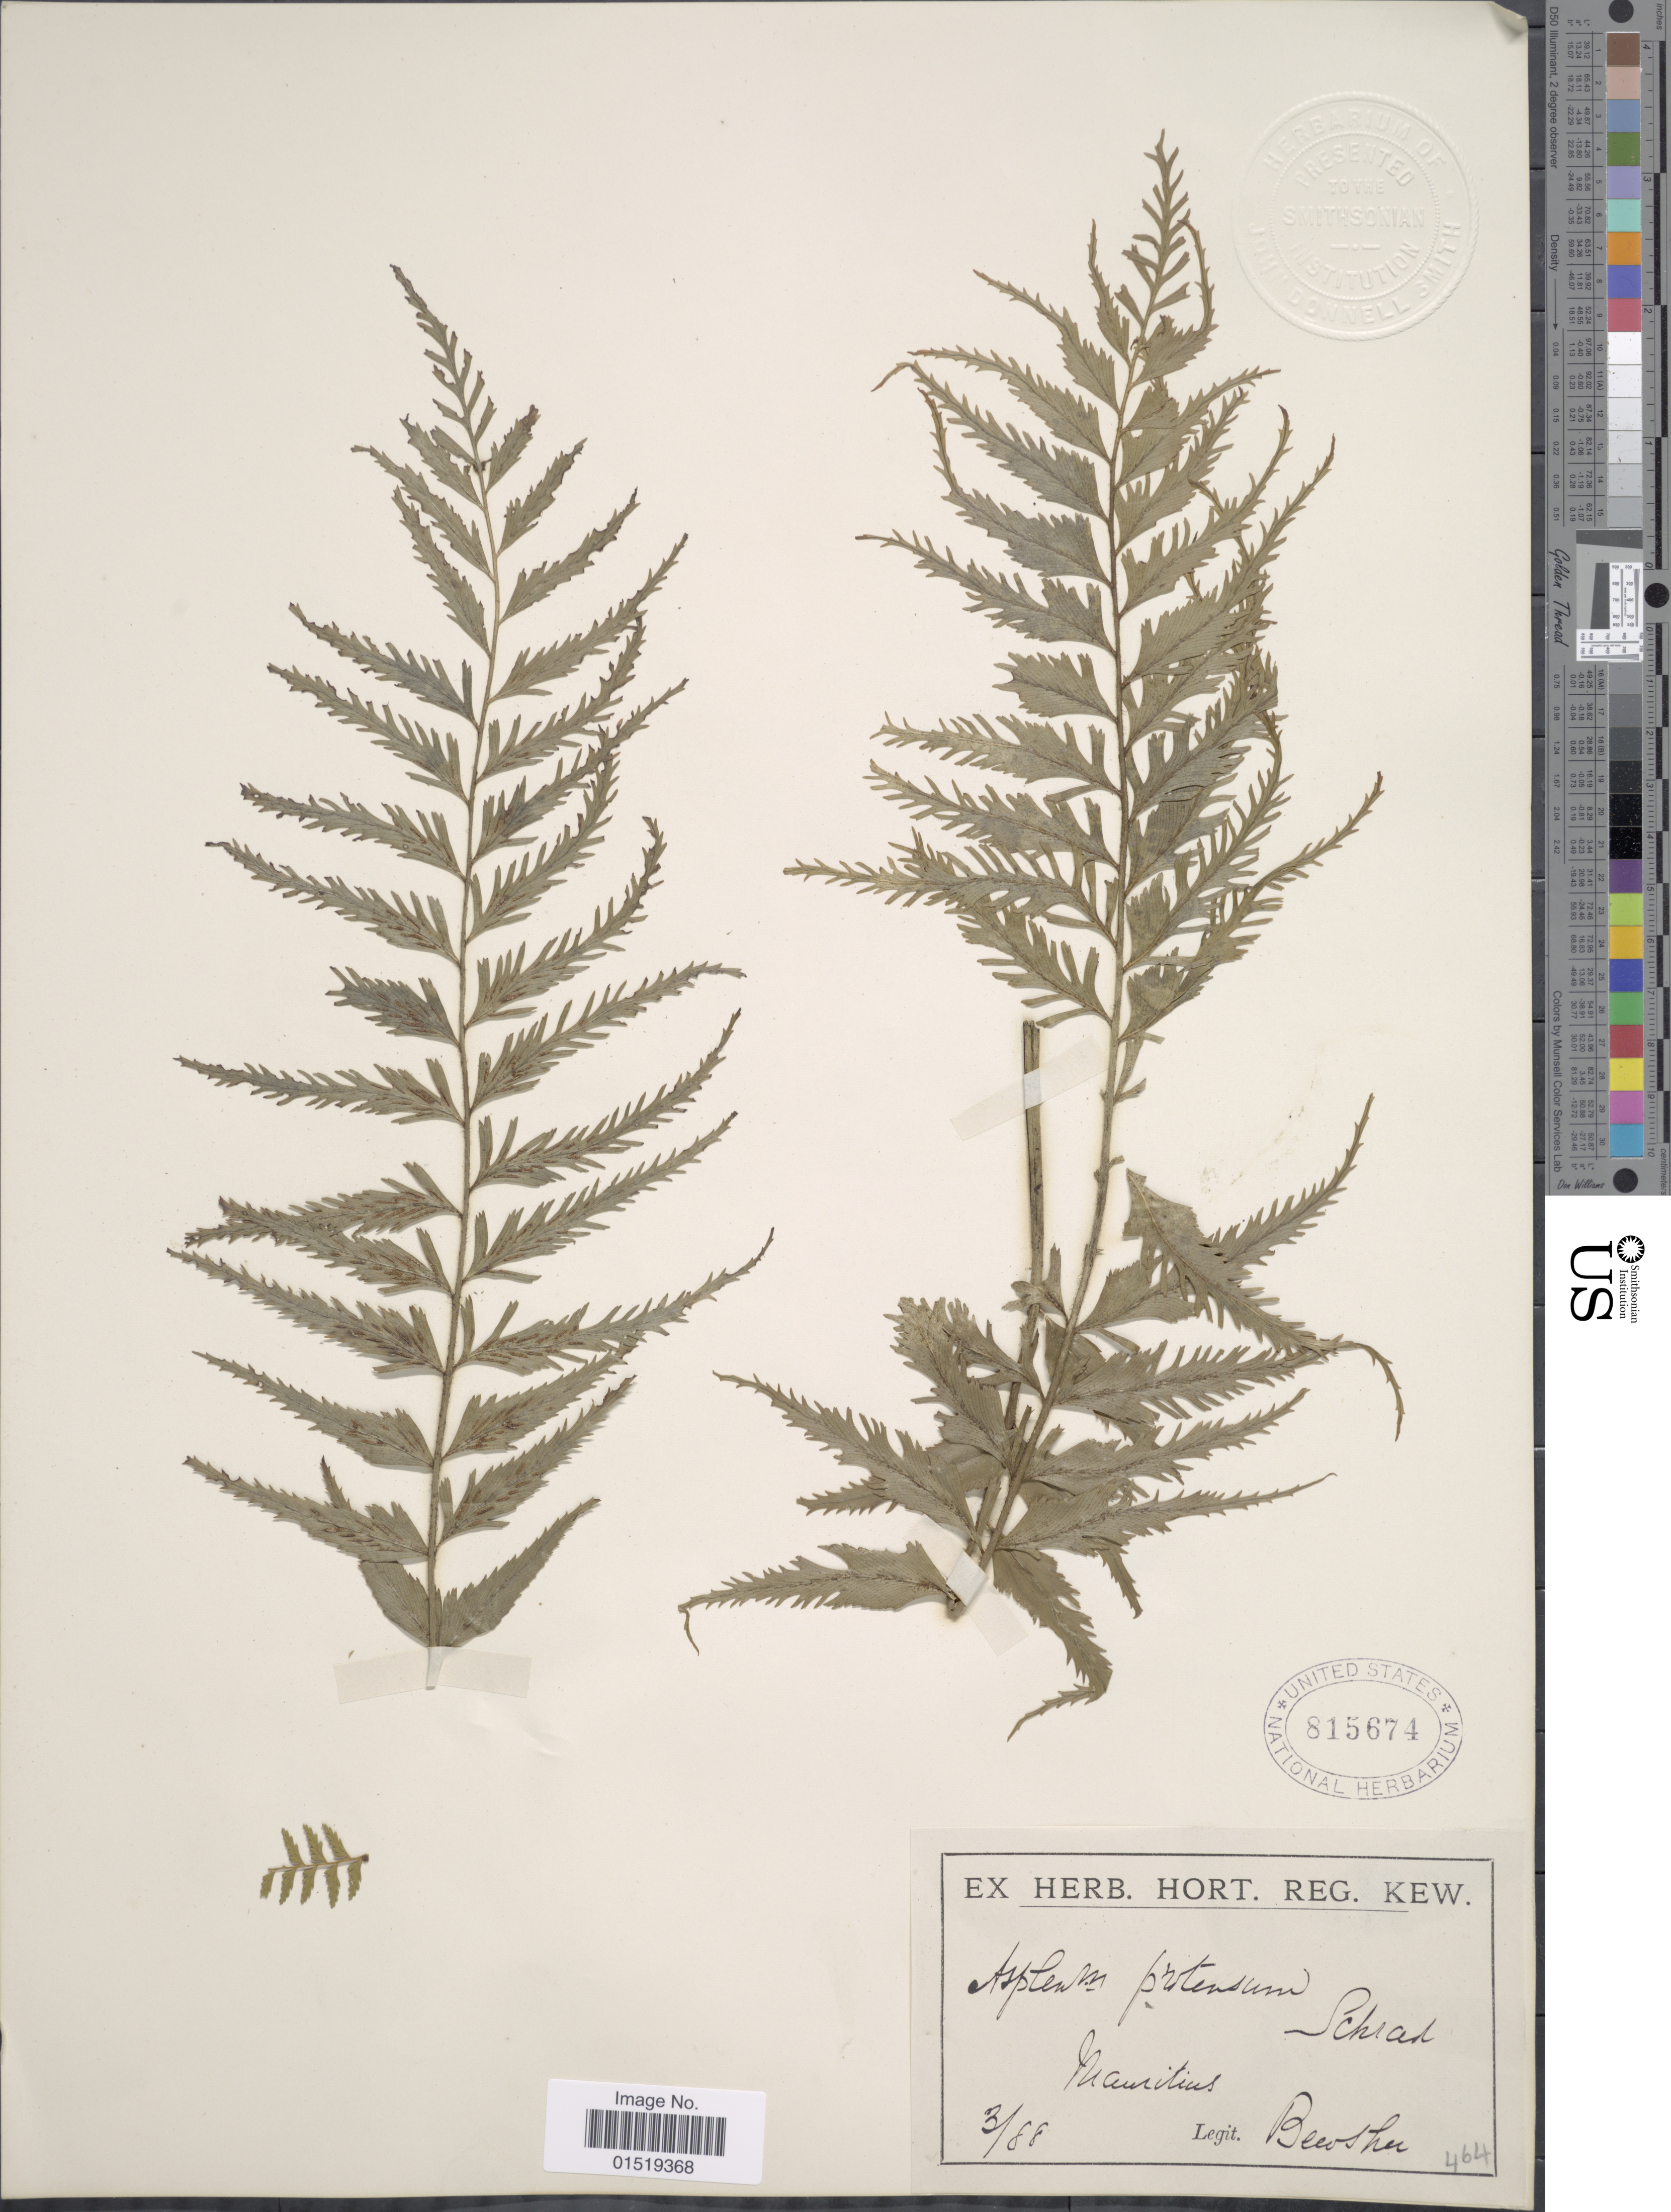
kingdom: Plantae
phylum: Tracheophyta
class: Polypodiopsida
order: Polypodiales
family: Aspleniaceae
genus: Asplenium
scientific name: Asplenium protensum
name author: Schrad.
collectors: Bewsher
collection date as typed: Transcribed d/m/y: /3/88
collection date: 1888-03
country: Mauritius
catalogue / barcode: US 815674